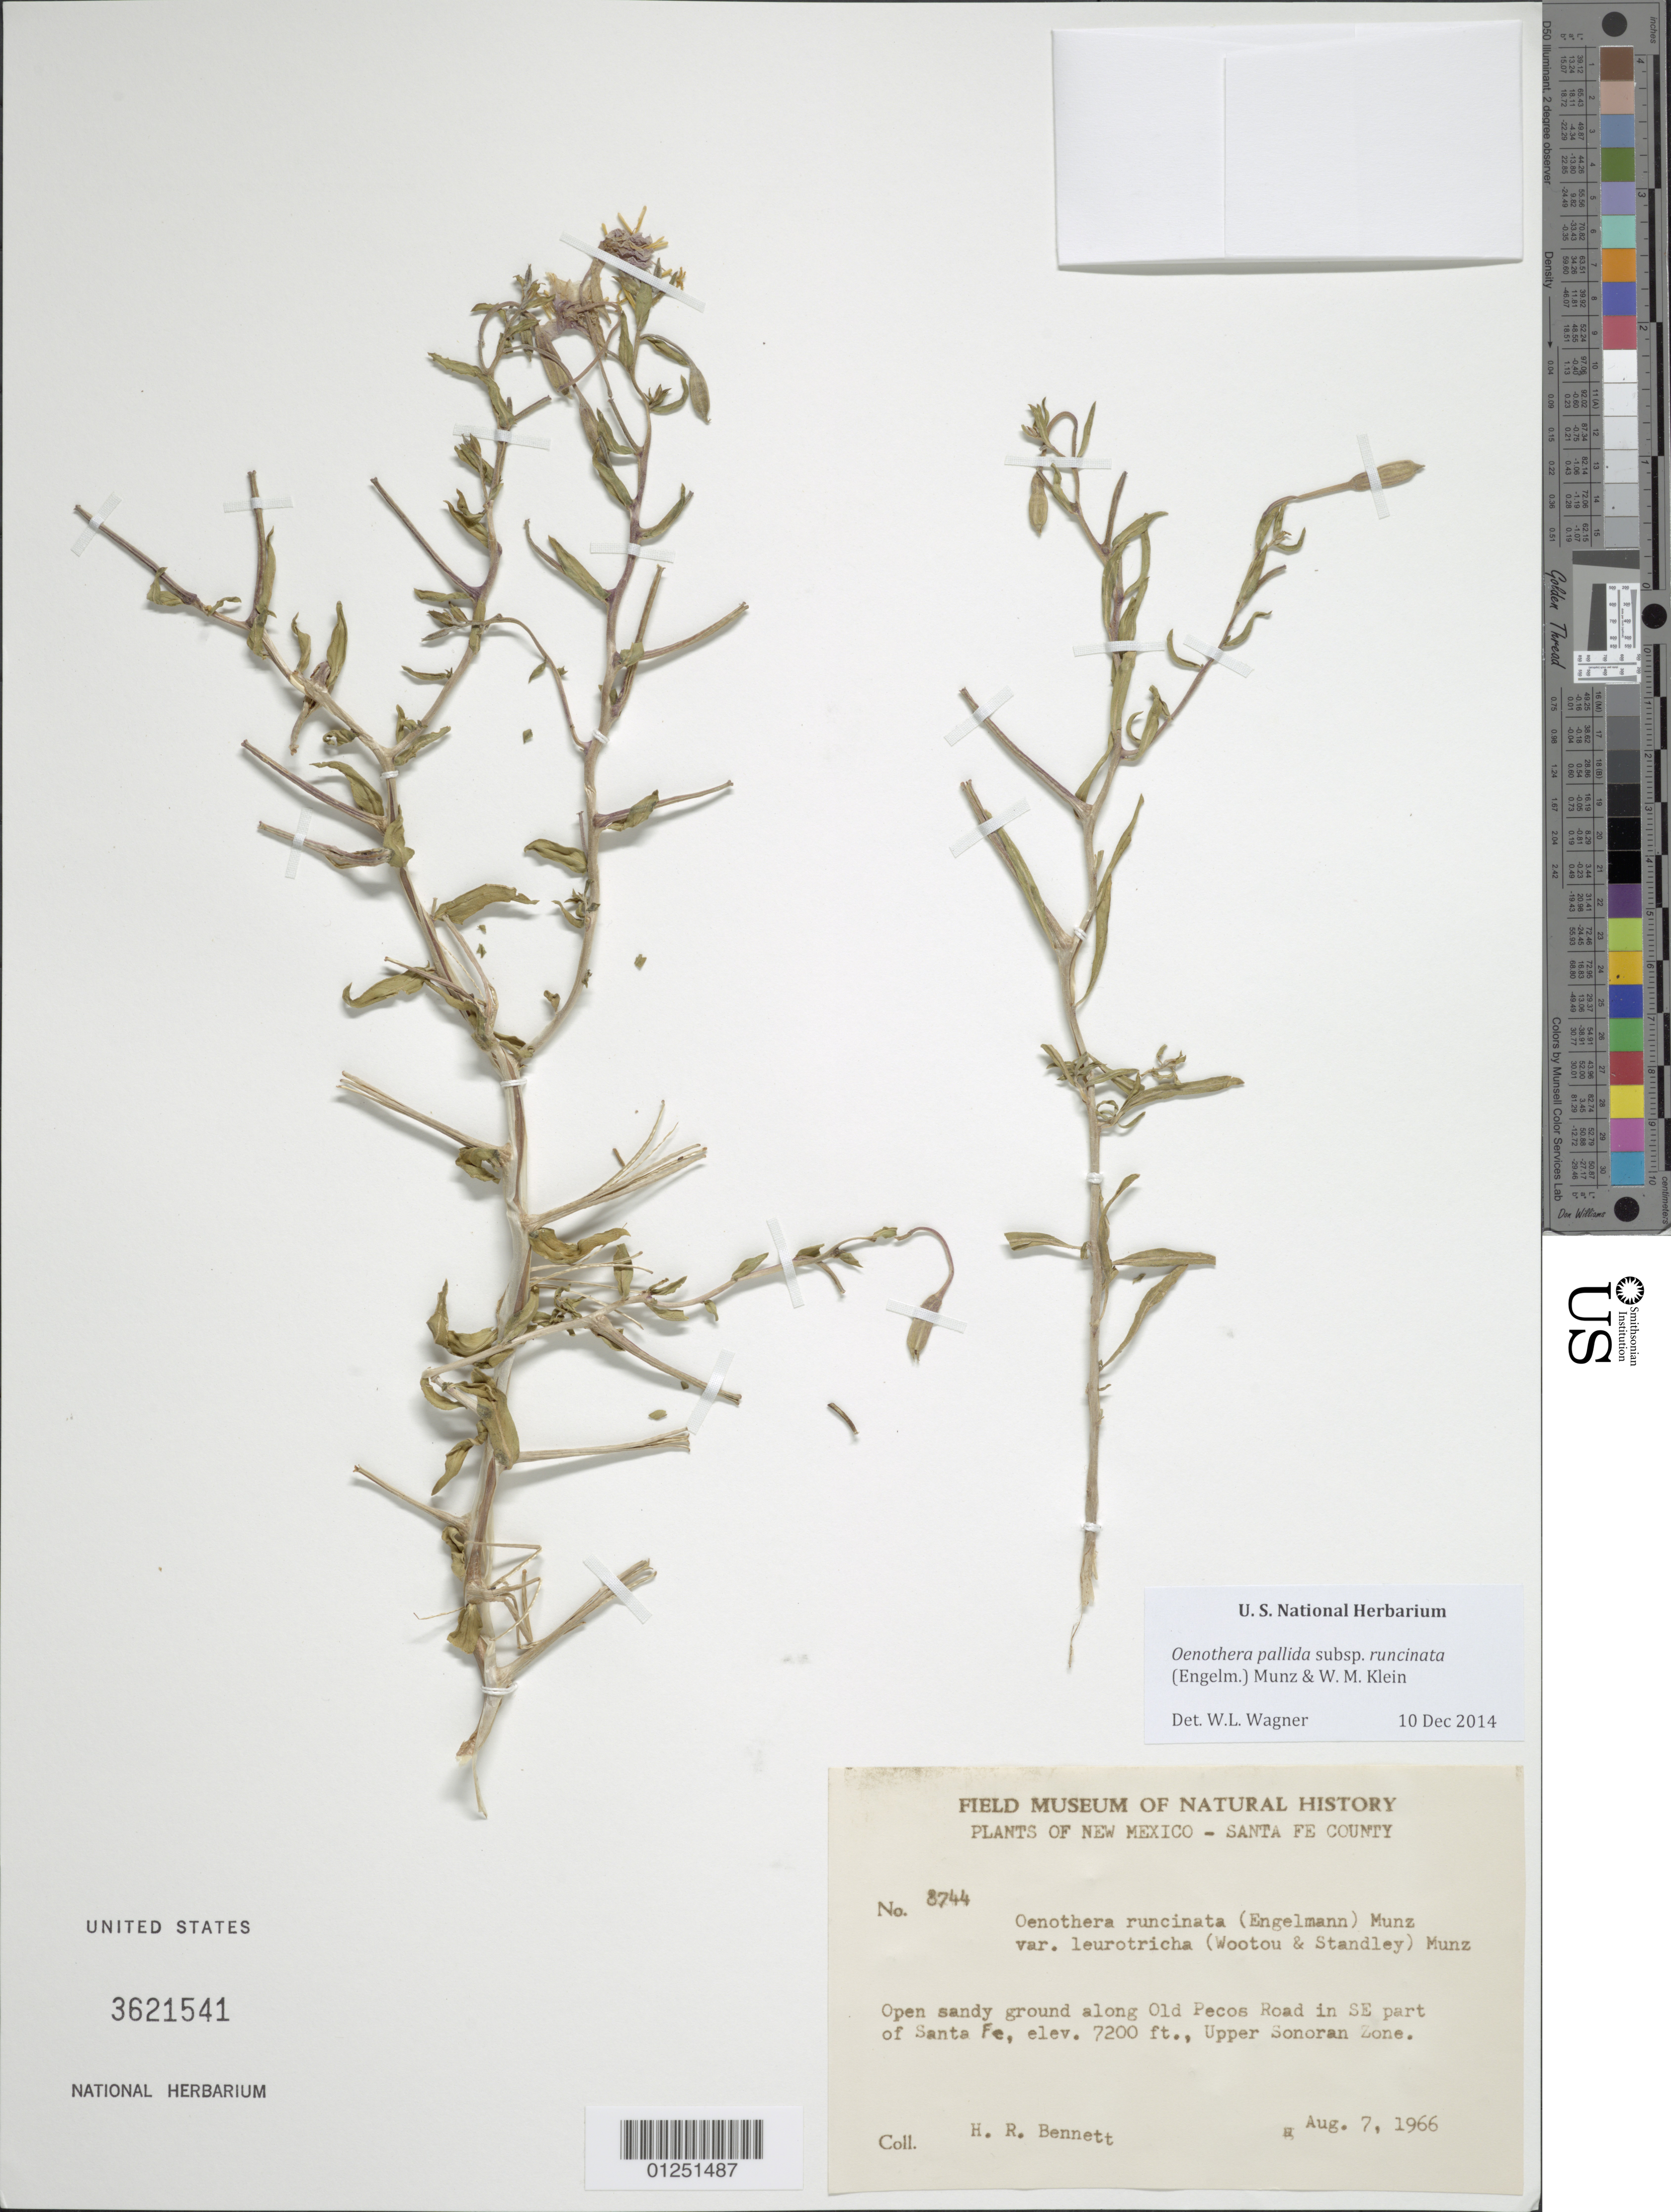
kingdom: Plantae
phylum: Tracheophyta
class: Magnoliopsida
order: Myrtales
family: Onagraceae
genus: Oenothera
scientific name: Oenothera pallida subsp. runcinata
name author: (Engelm.) Munz & W.M. Klein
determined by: Wagner, W. L., (BOT), Smithsonian Institution - National Museum of Natural History (UNITED STATES)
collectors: H. R. Bennett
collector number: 8744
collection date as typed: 7 Aug 1966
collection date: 1966-08-07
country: United States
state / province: New Mexico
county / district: Santa Fe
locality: Along Old Pecos Road in SE part of Santa Fe, upper Sonoran Zone.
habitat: Open sandy ground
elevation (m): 2195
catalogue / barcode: US 3621521